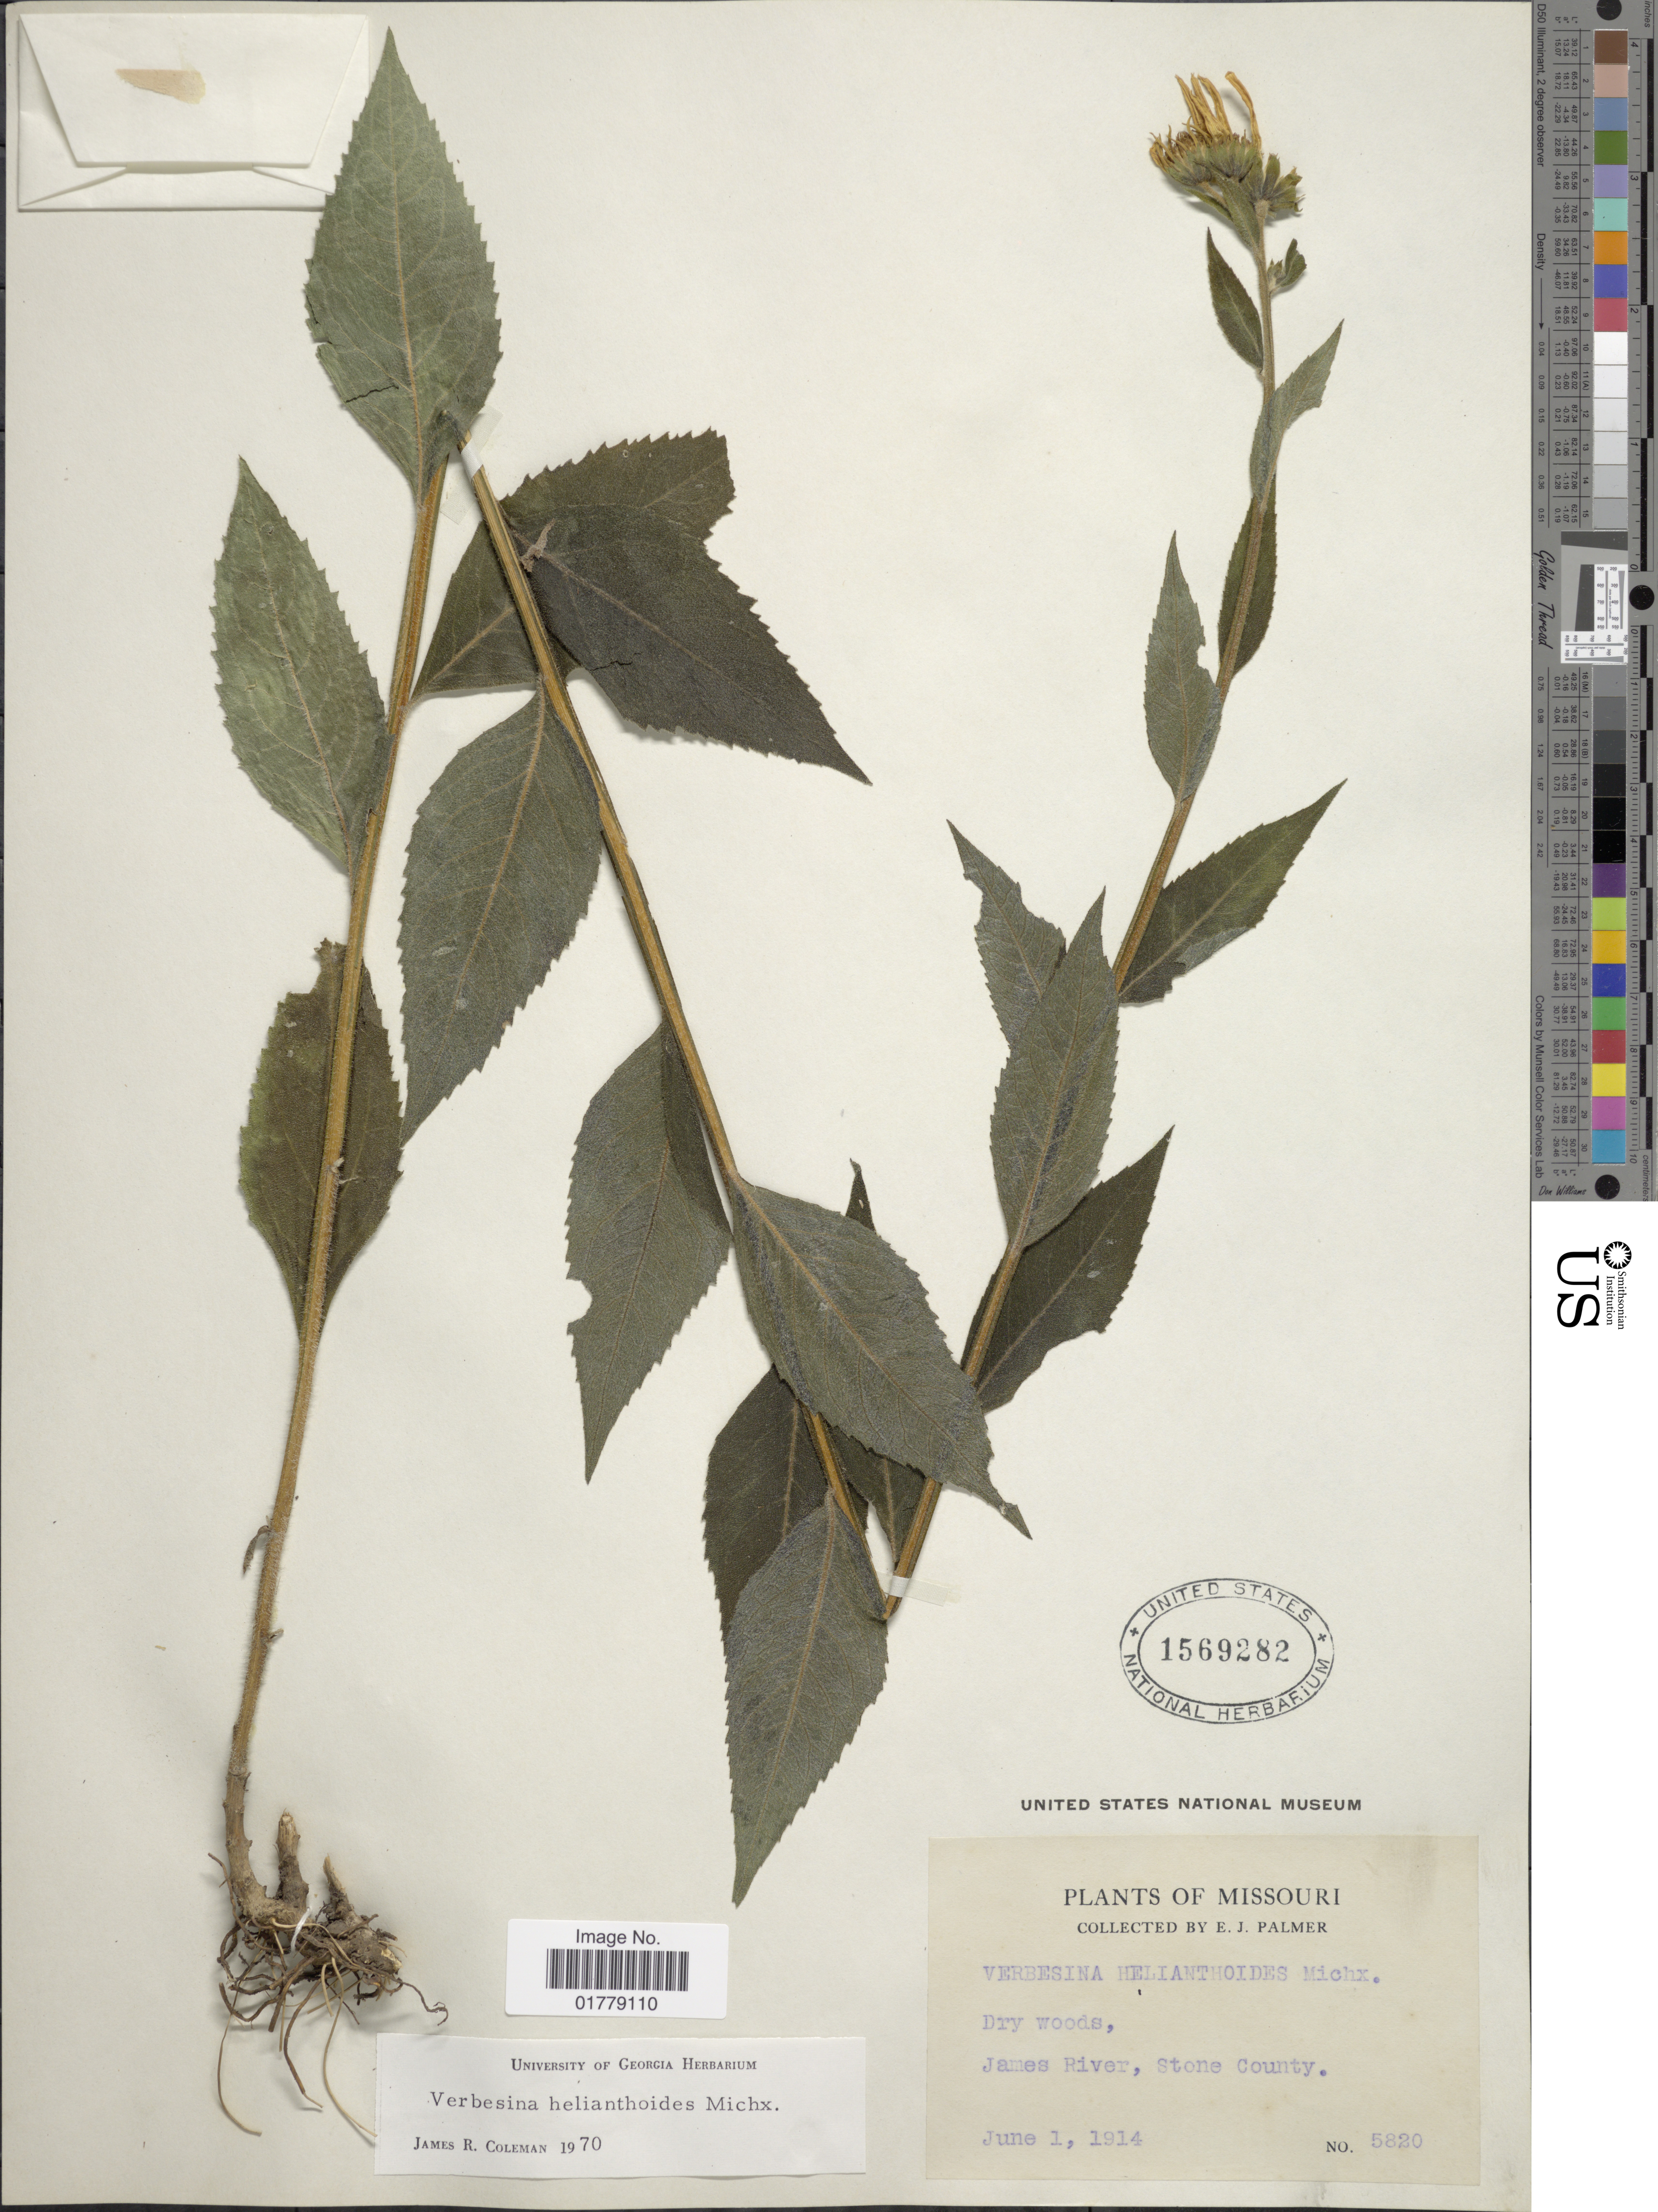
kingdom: Plantae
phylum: Tracheophyta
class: Magnoliopsida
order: Asterales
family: Asteraceae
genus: Verbesina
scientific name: Verbesina helianthoides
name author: Hook. & Arn. in Hook.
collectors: E. J. Palmer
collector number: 5820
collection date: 1914-06-01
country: United States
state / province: Missouri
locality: Dry woods, James River, Stone County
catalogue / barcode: US 1569282